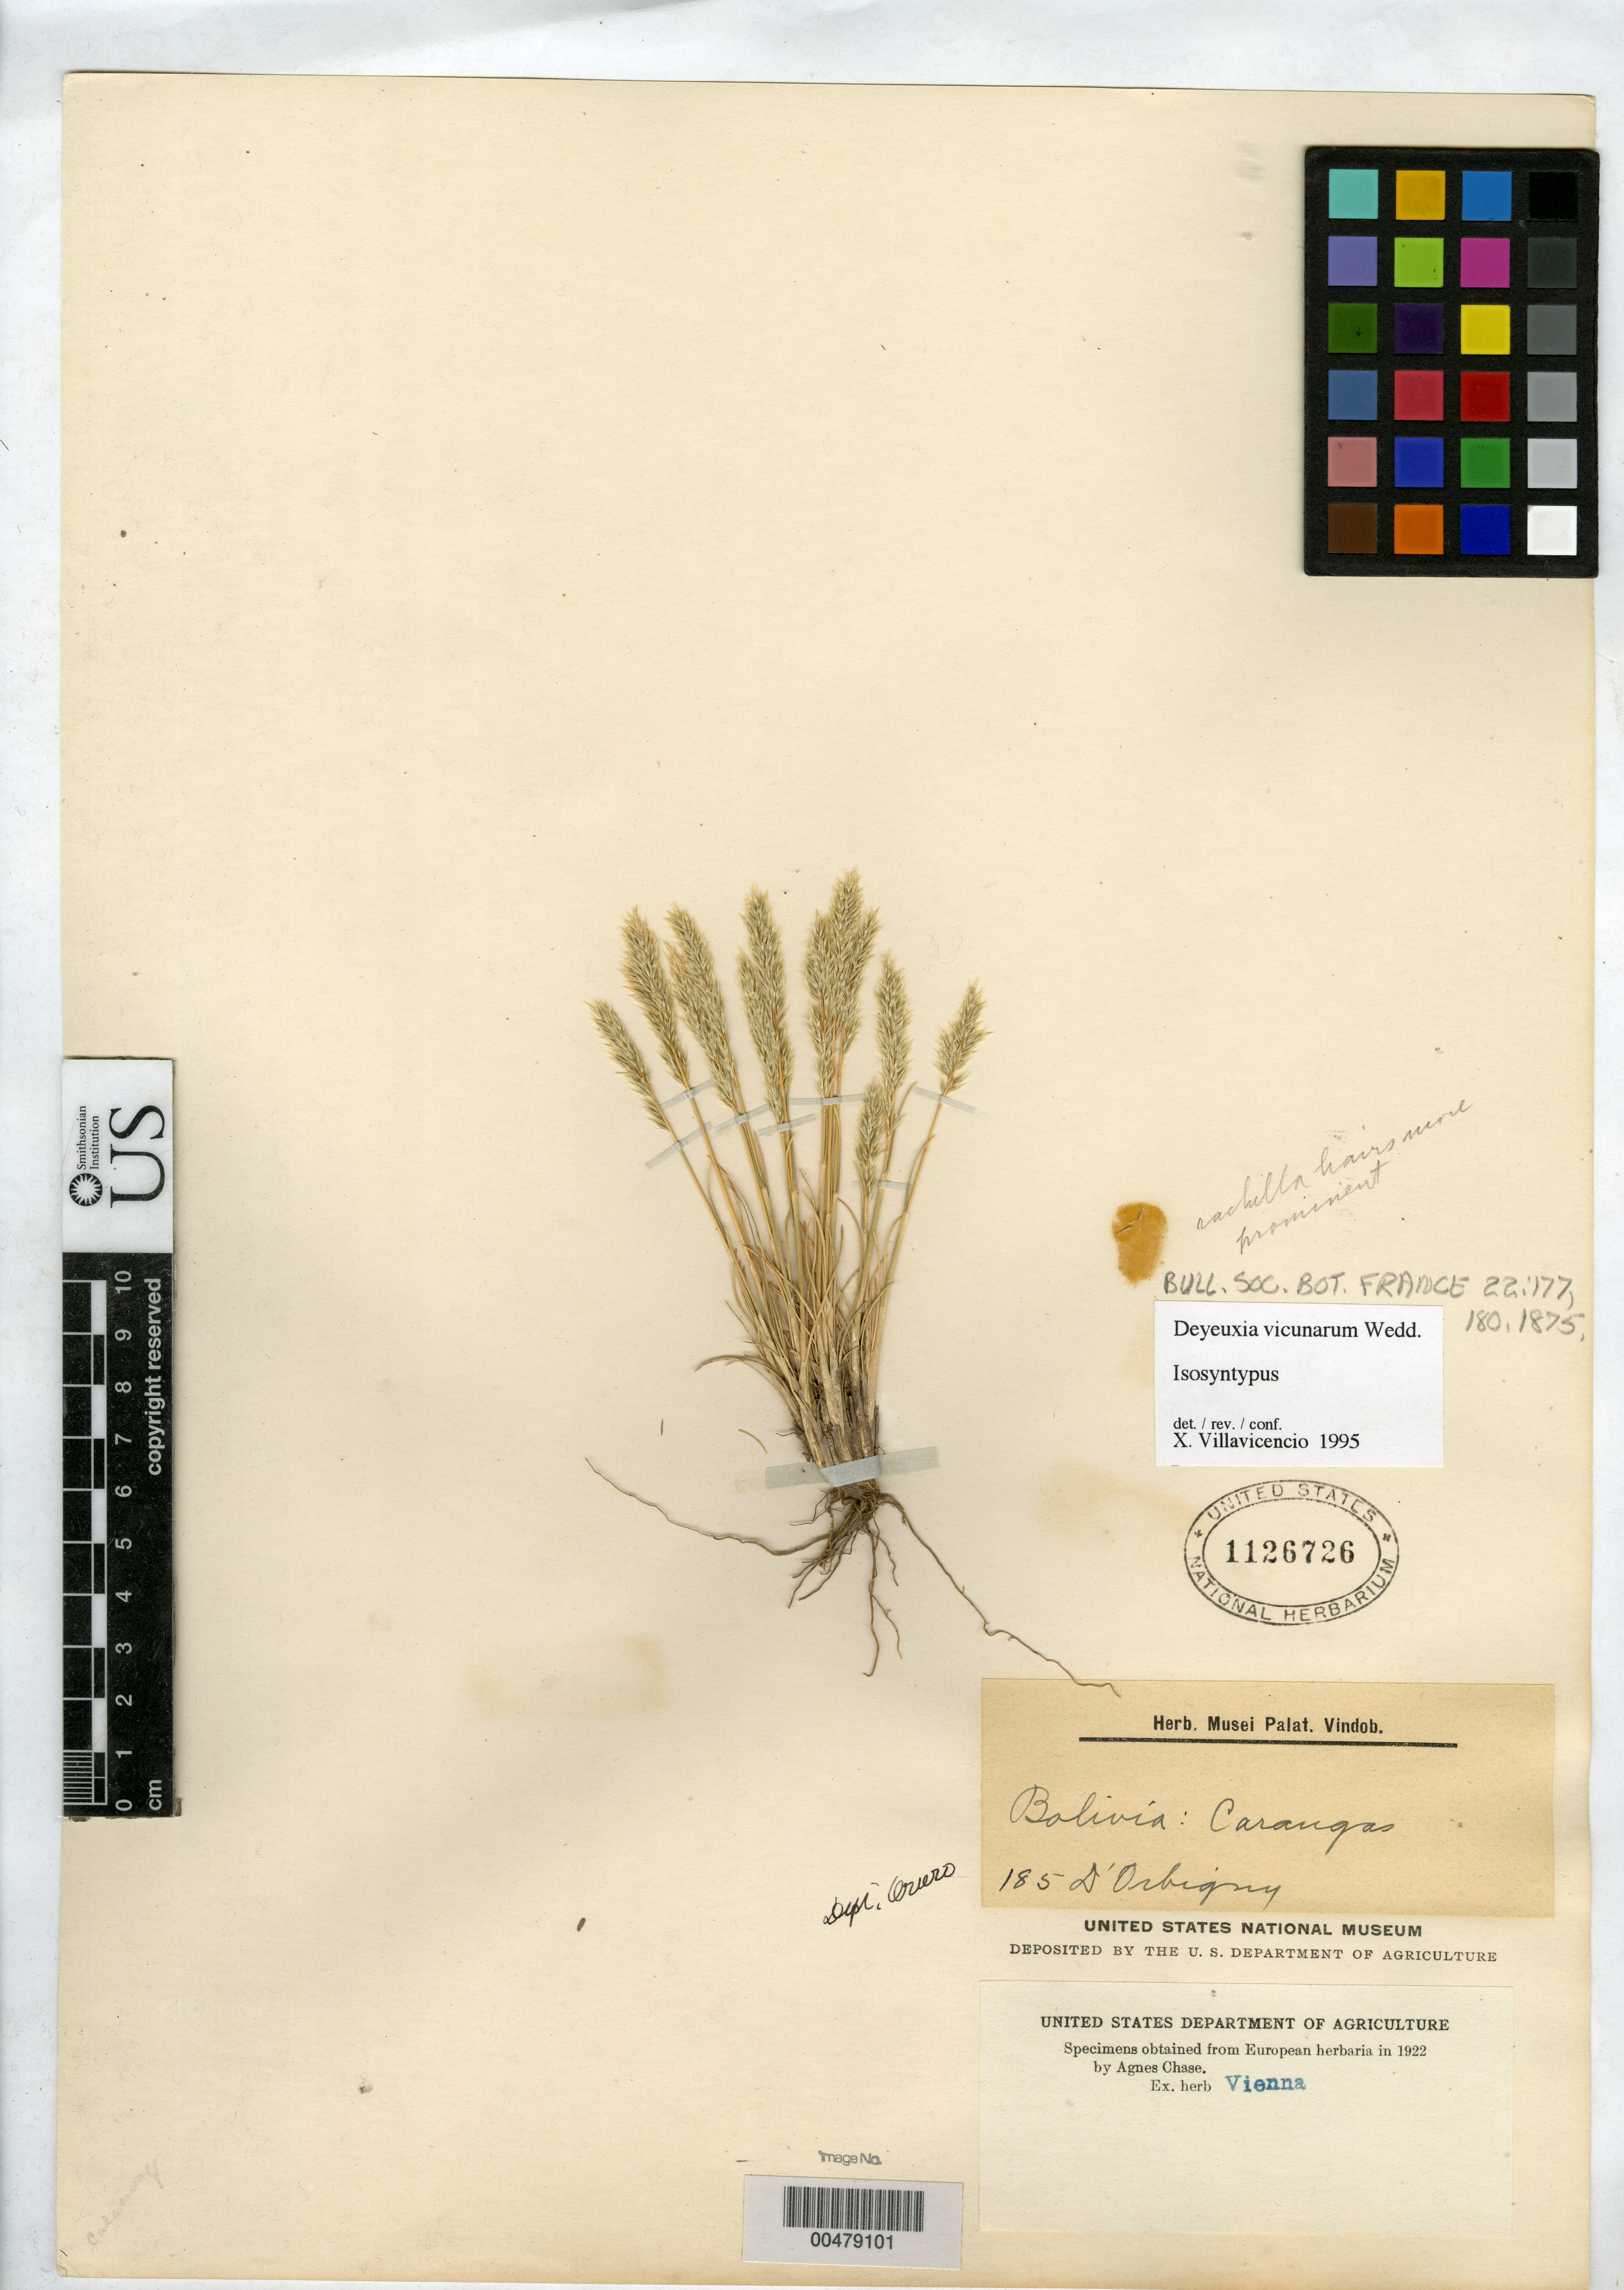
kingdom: Plantae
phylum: Tracheophyta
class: Liliopsida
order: Poales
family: Poaceae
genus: Deyeuxia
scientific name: Deyeuxia vicunarum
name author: Wedd.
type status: Isosyntype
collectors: A. Orbigny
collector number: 185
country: Bolivia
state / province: Oruro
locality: Carangas.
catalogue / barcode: US 1126726